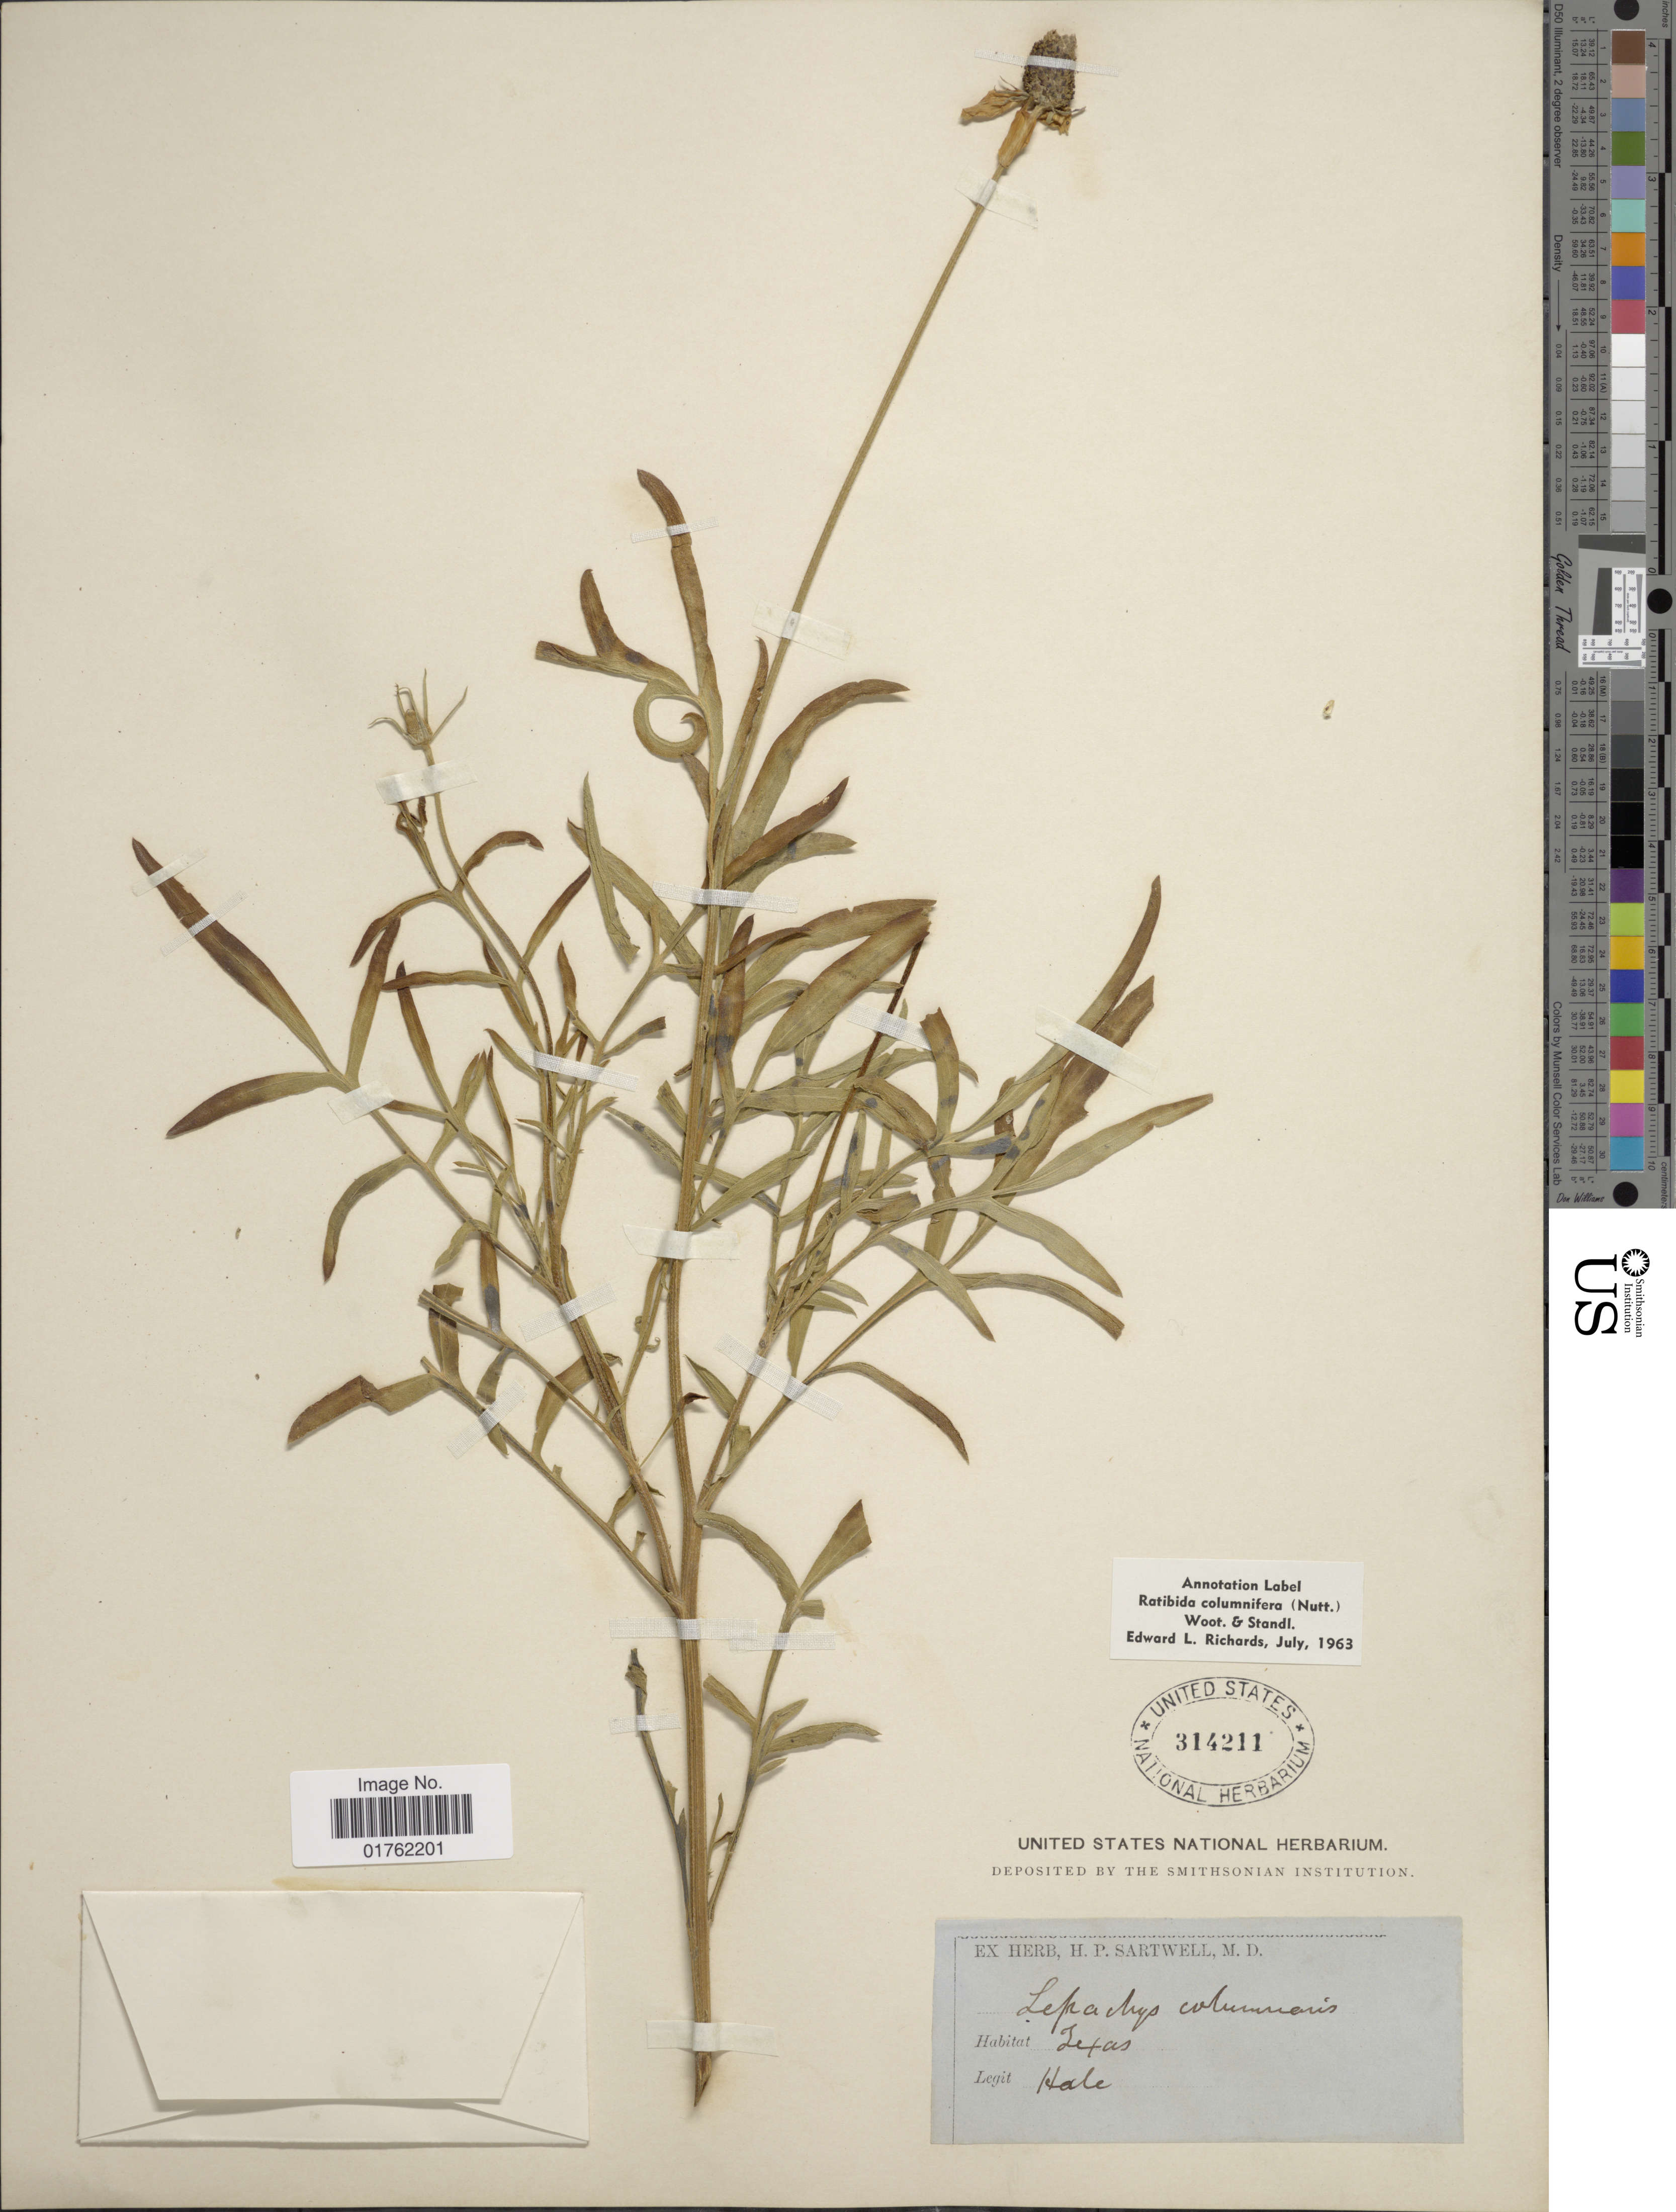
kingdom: Plantae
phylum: Tracheophyta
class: Magnoliopsida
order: Asterales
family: Asteraceae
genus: Ratibida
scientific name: Ratibida columnaris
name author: (Pursh) D. Don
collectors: -- Hale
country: United States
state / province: Texas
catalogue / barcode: US 314211